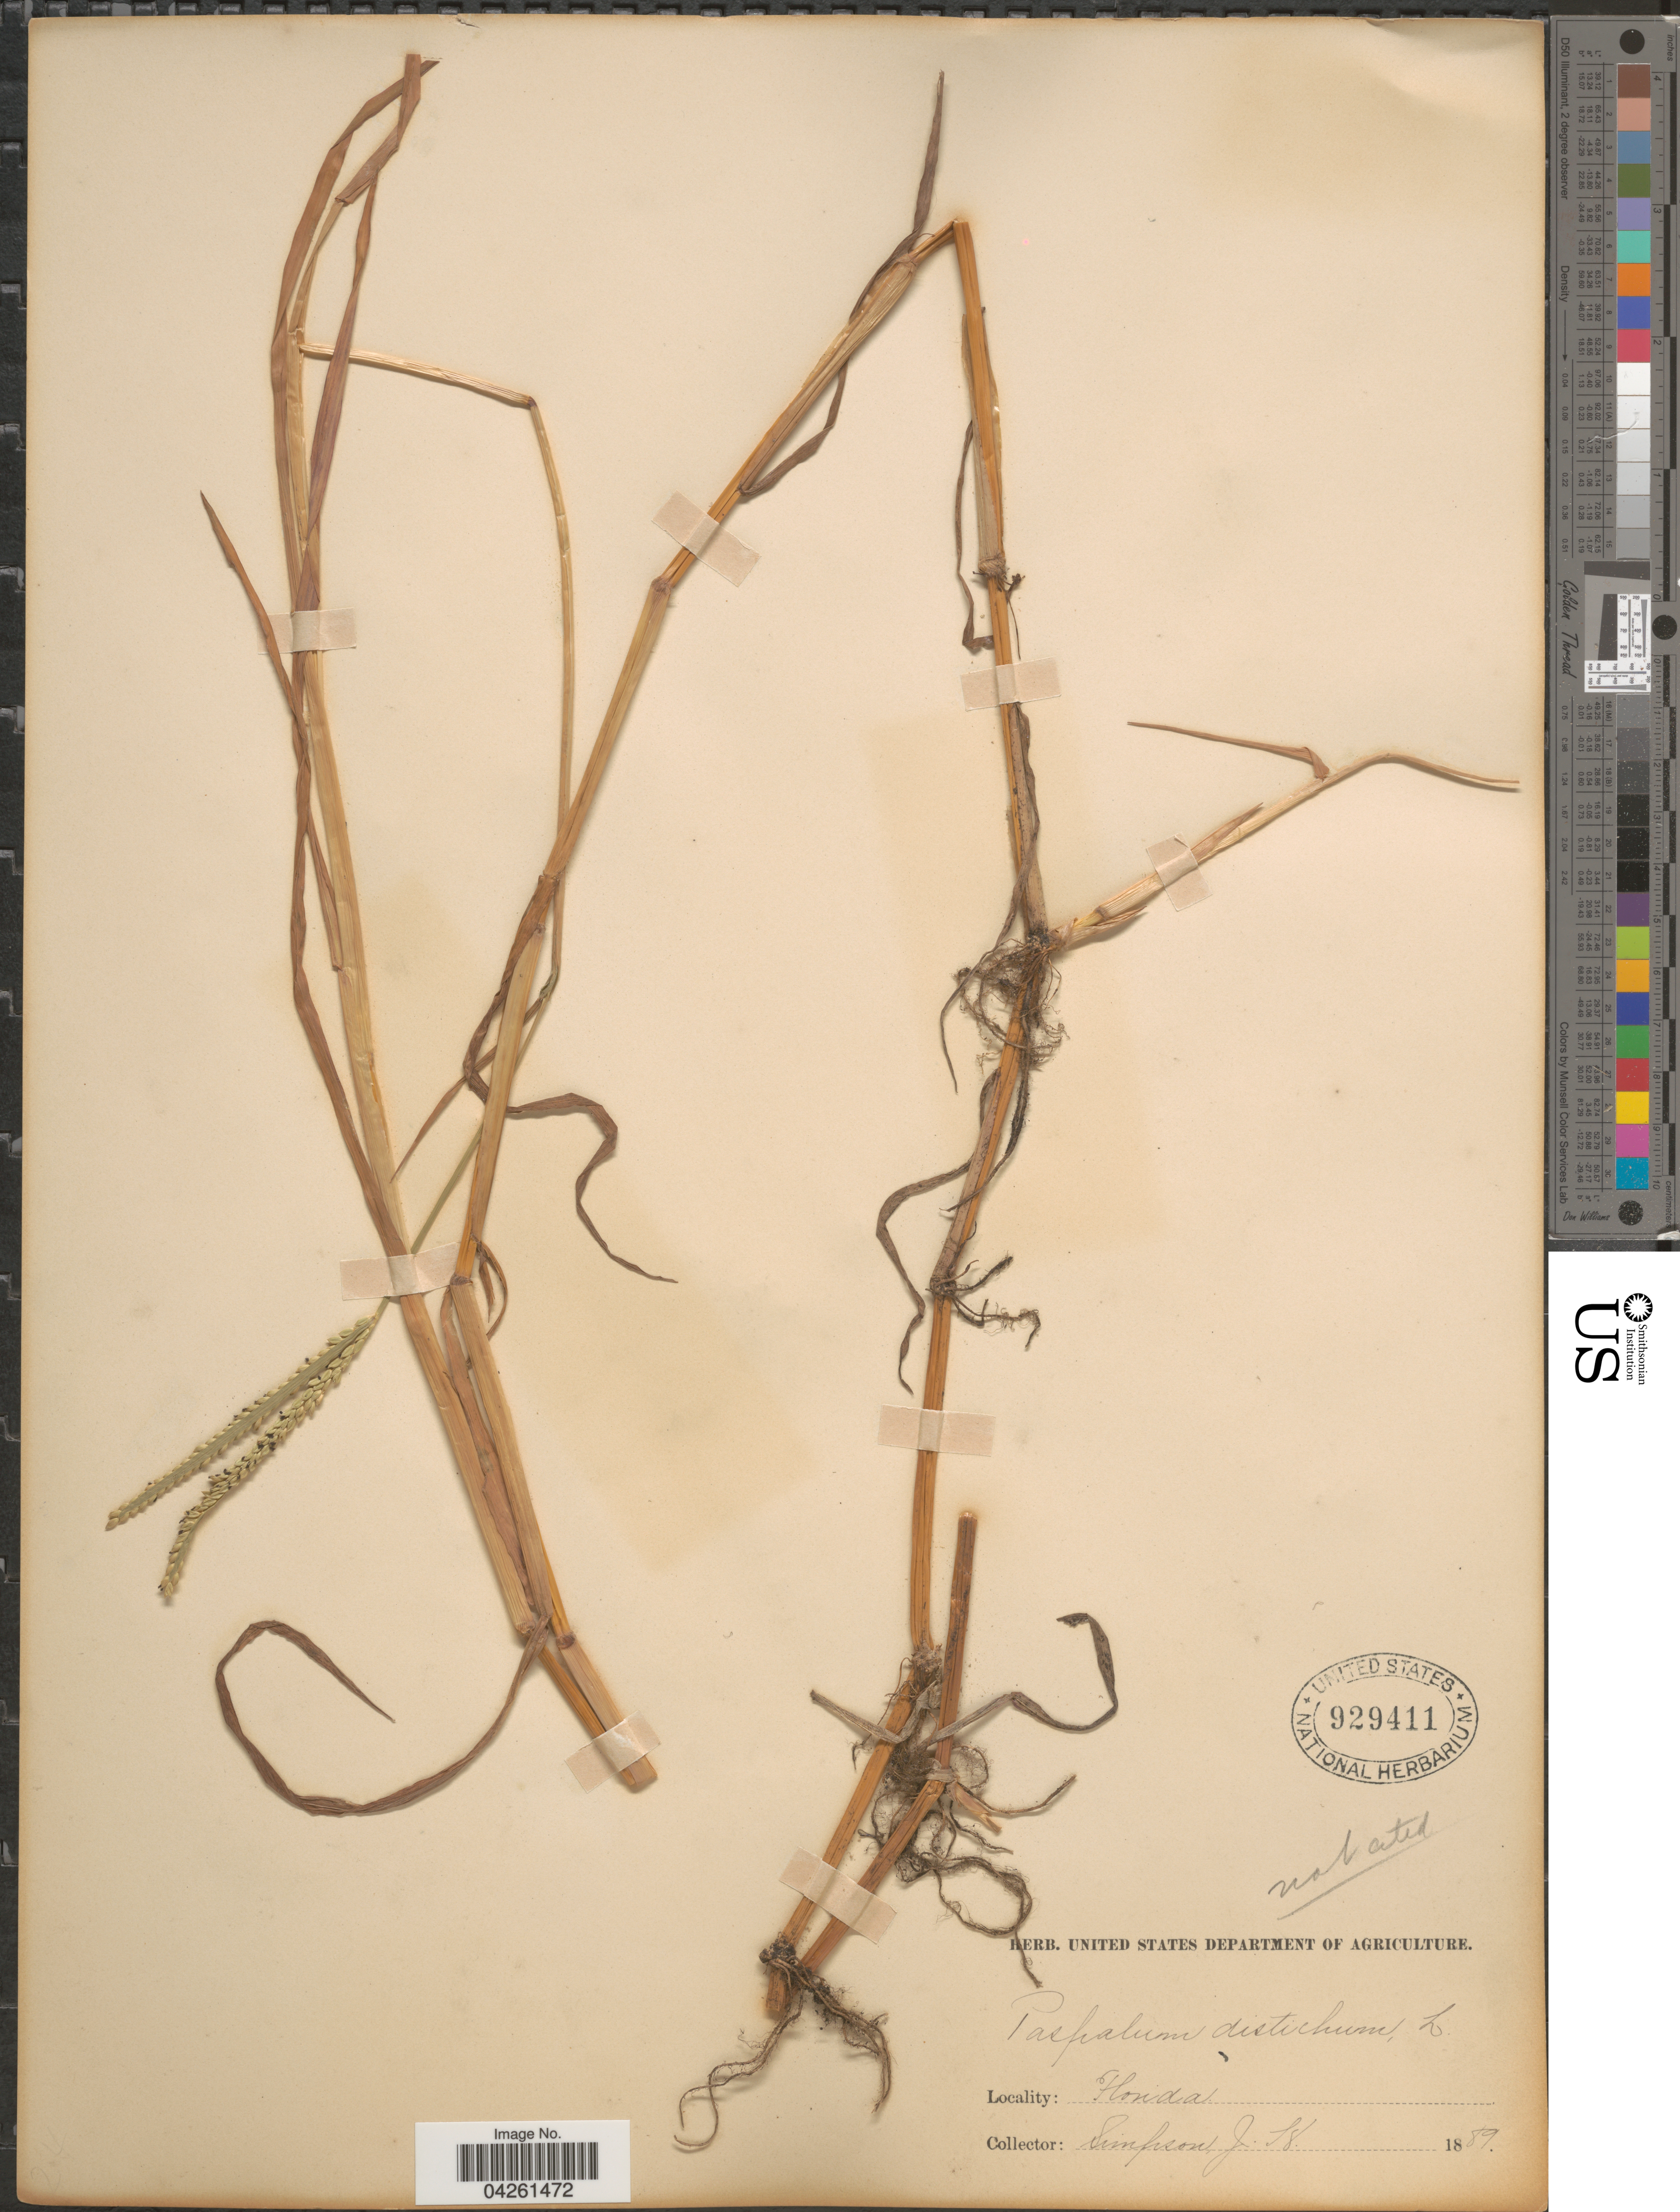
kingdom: Plantae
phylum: Tracheophyta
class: Liliopsida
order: Poales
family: Poaceae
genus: Paspalum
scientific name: Paspalum distichum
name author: L.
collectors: J. H. Simpson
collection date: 1889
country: United States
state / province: Florida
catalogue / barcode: US 929411